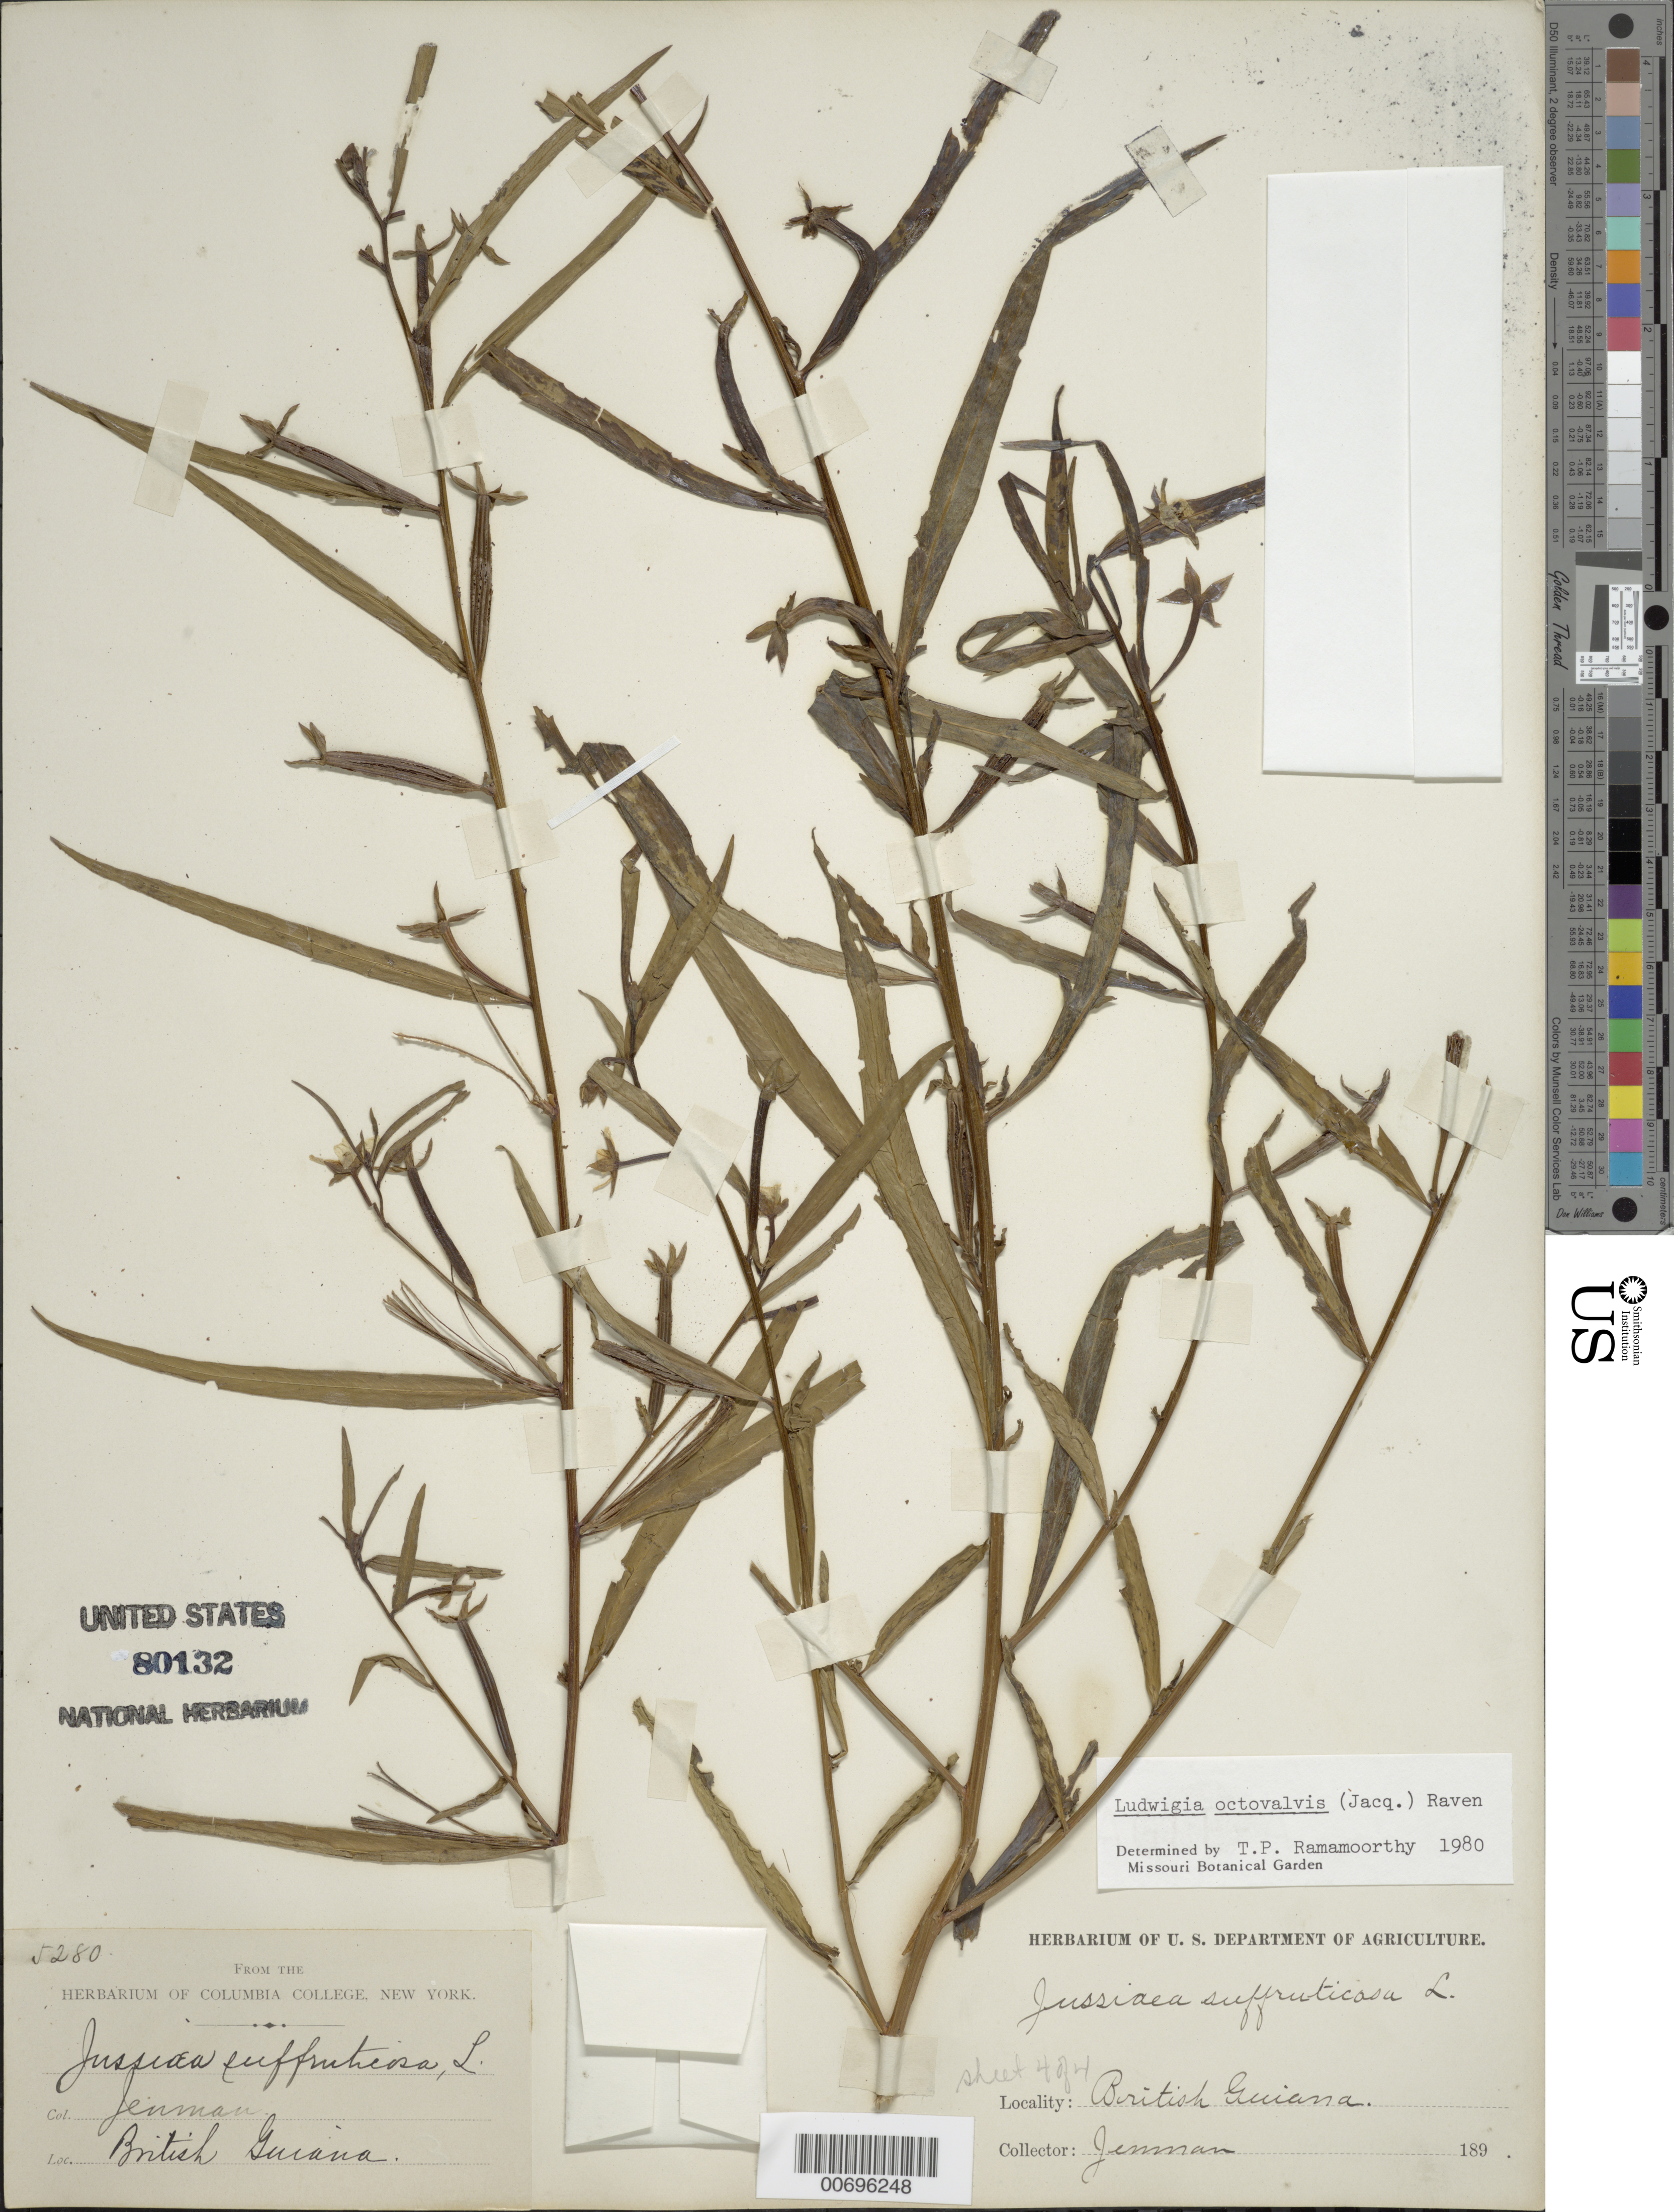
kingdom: Plantae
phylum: Tracheophyta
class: Magnoliopsida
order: Myrtales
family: Onagraceae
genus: Ludwigia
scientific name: Ludwigia octovalvis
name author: (Jacq.) P.H. Raven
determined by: Ramamoorthy, T. P.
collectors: -. Jenman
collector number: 5280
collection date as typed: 189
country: Guyana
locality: British Guiana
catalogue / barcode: US 80132